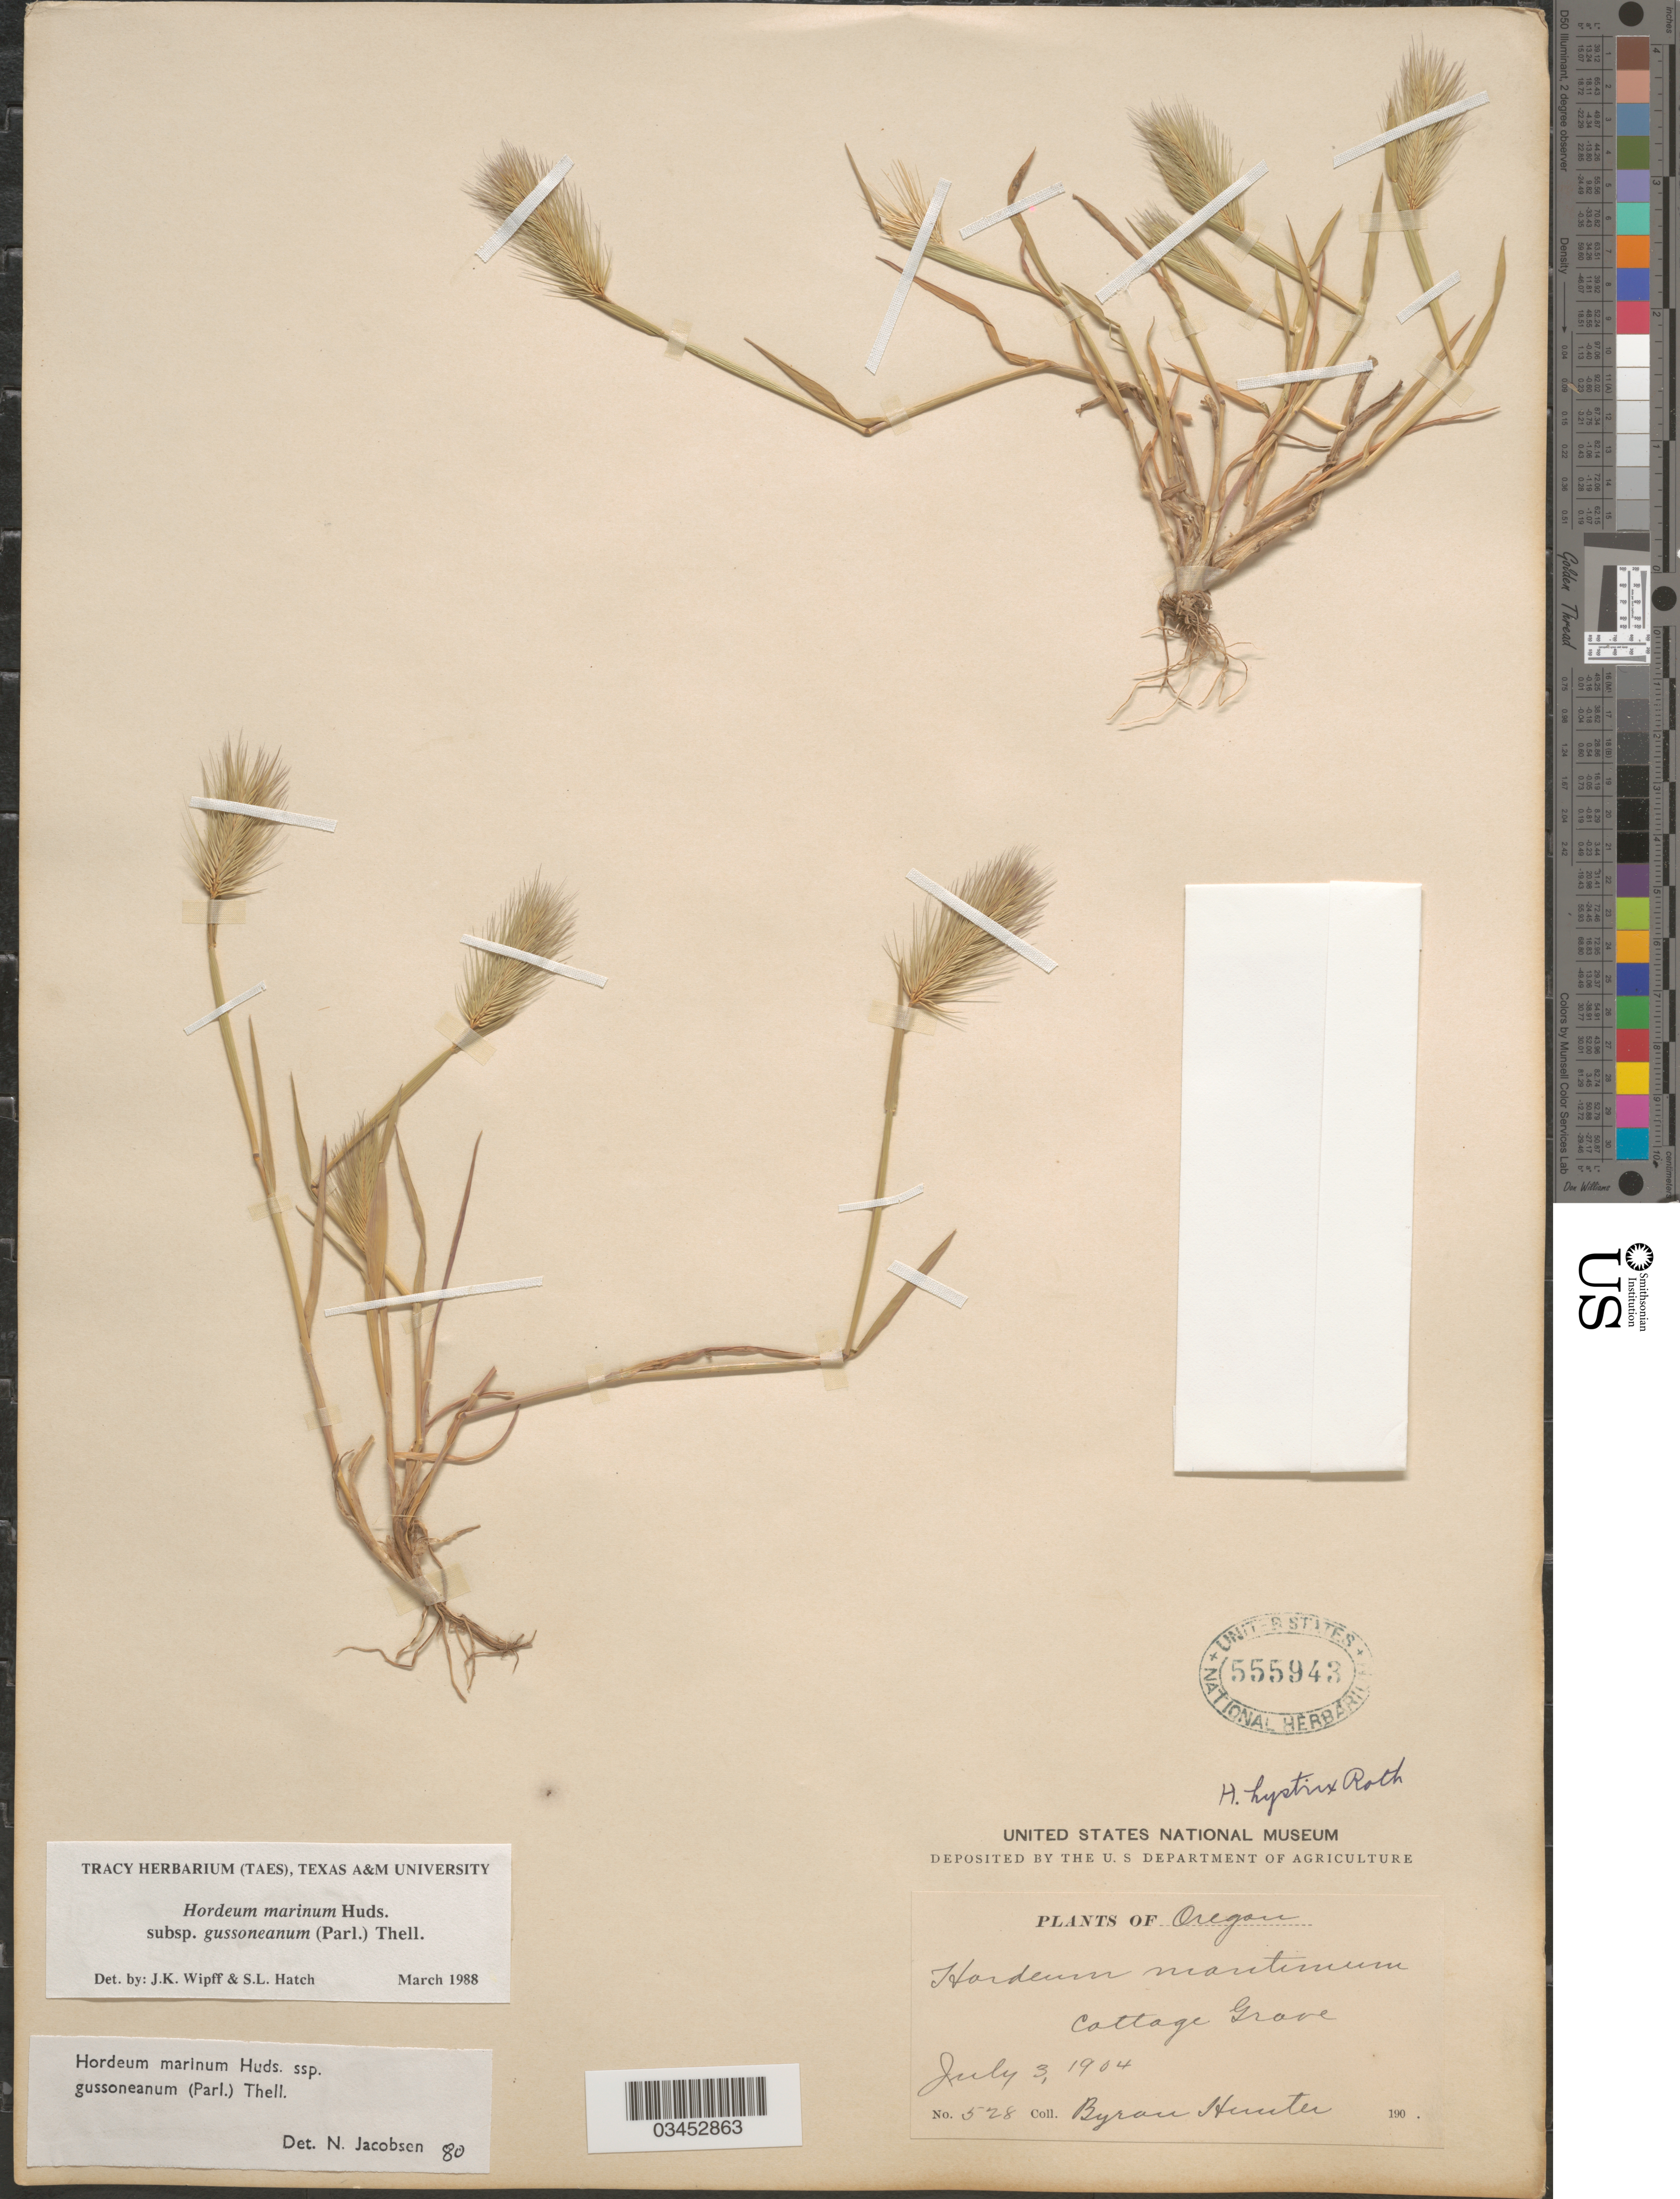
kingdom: Plantae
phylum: Tracheophyta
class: Liliopsida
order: Poales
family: Poaceae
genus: Hordeum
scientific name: Hordeum marinum subsp. gussoneanum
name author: (Parl.) Thell.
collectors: B. Hunter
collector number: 528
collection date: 1904-07-03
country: United States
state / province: Oregon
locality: Cottage Grove.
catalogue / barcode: US 555943